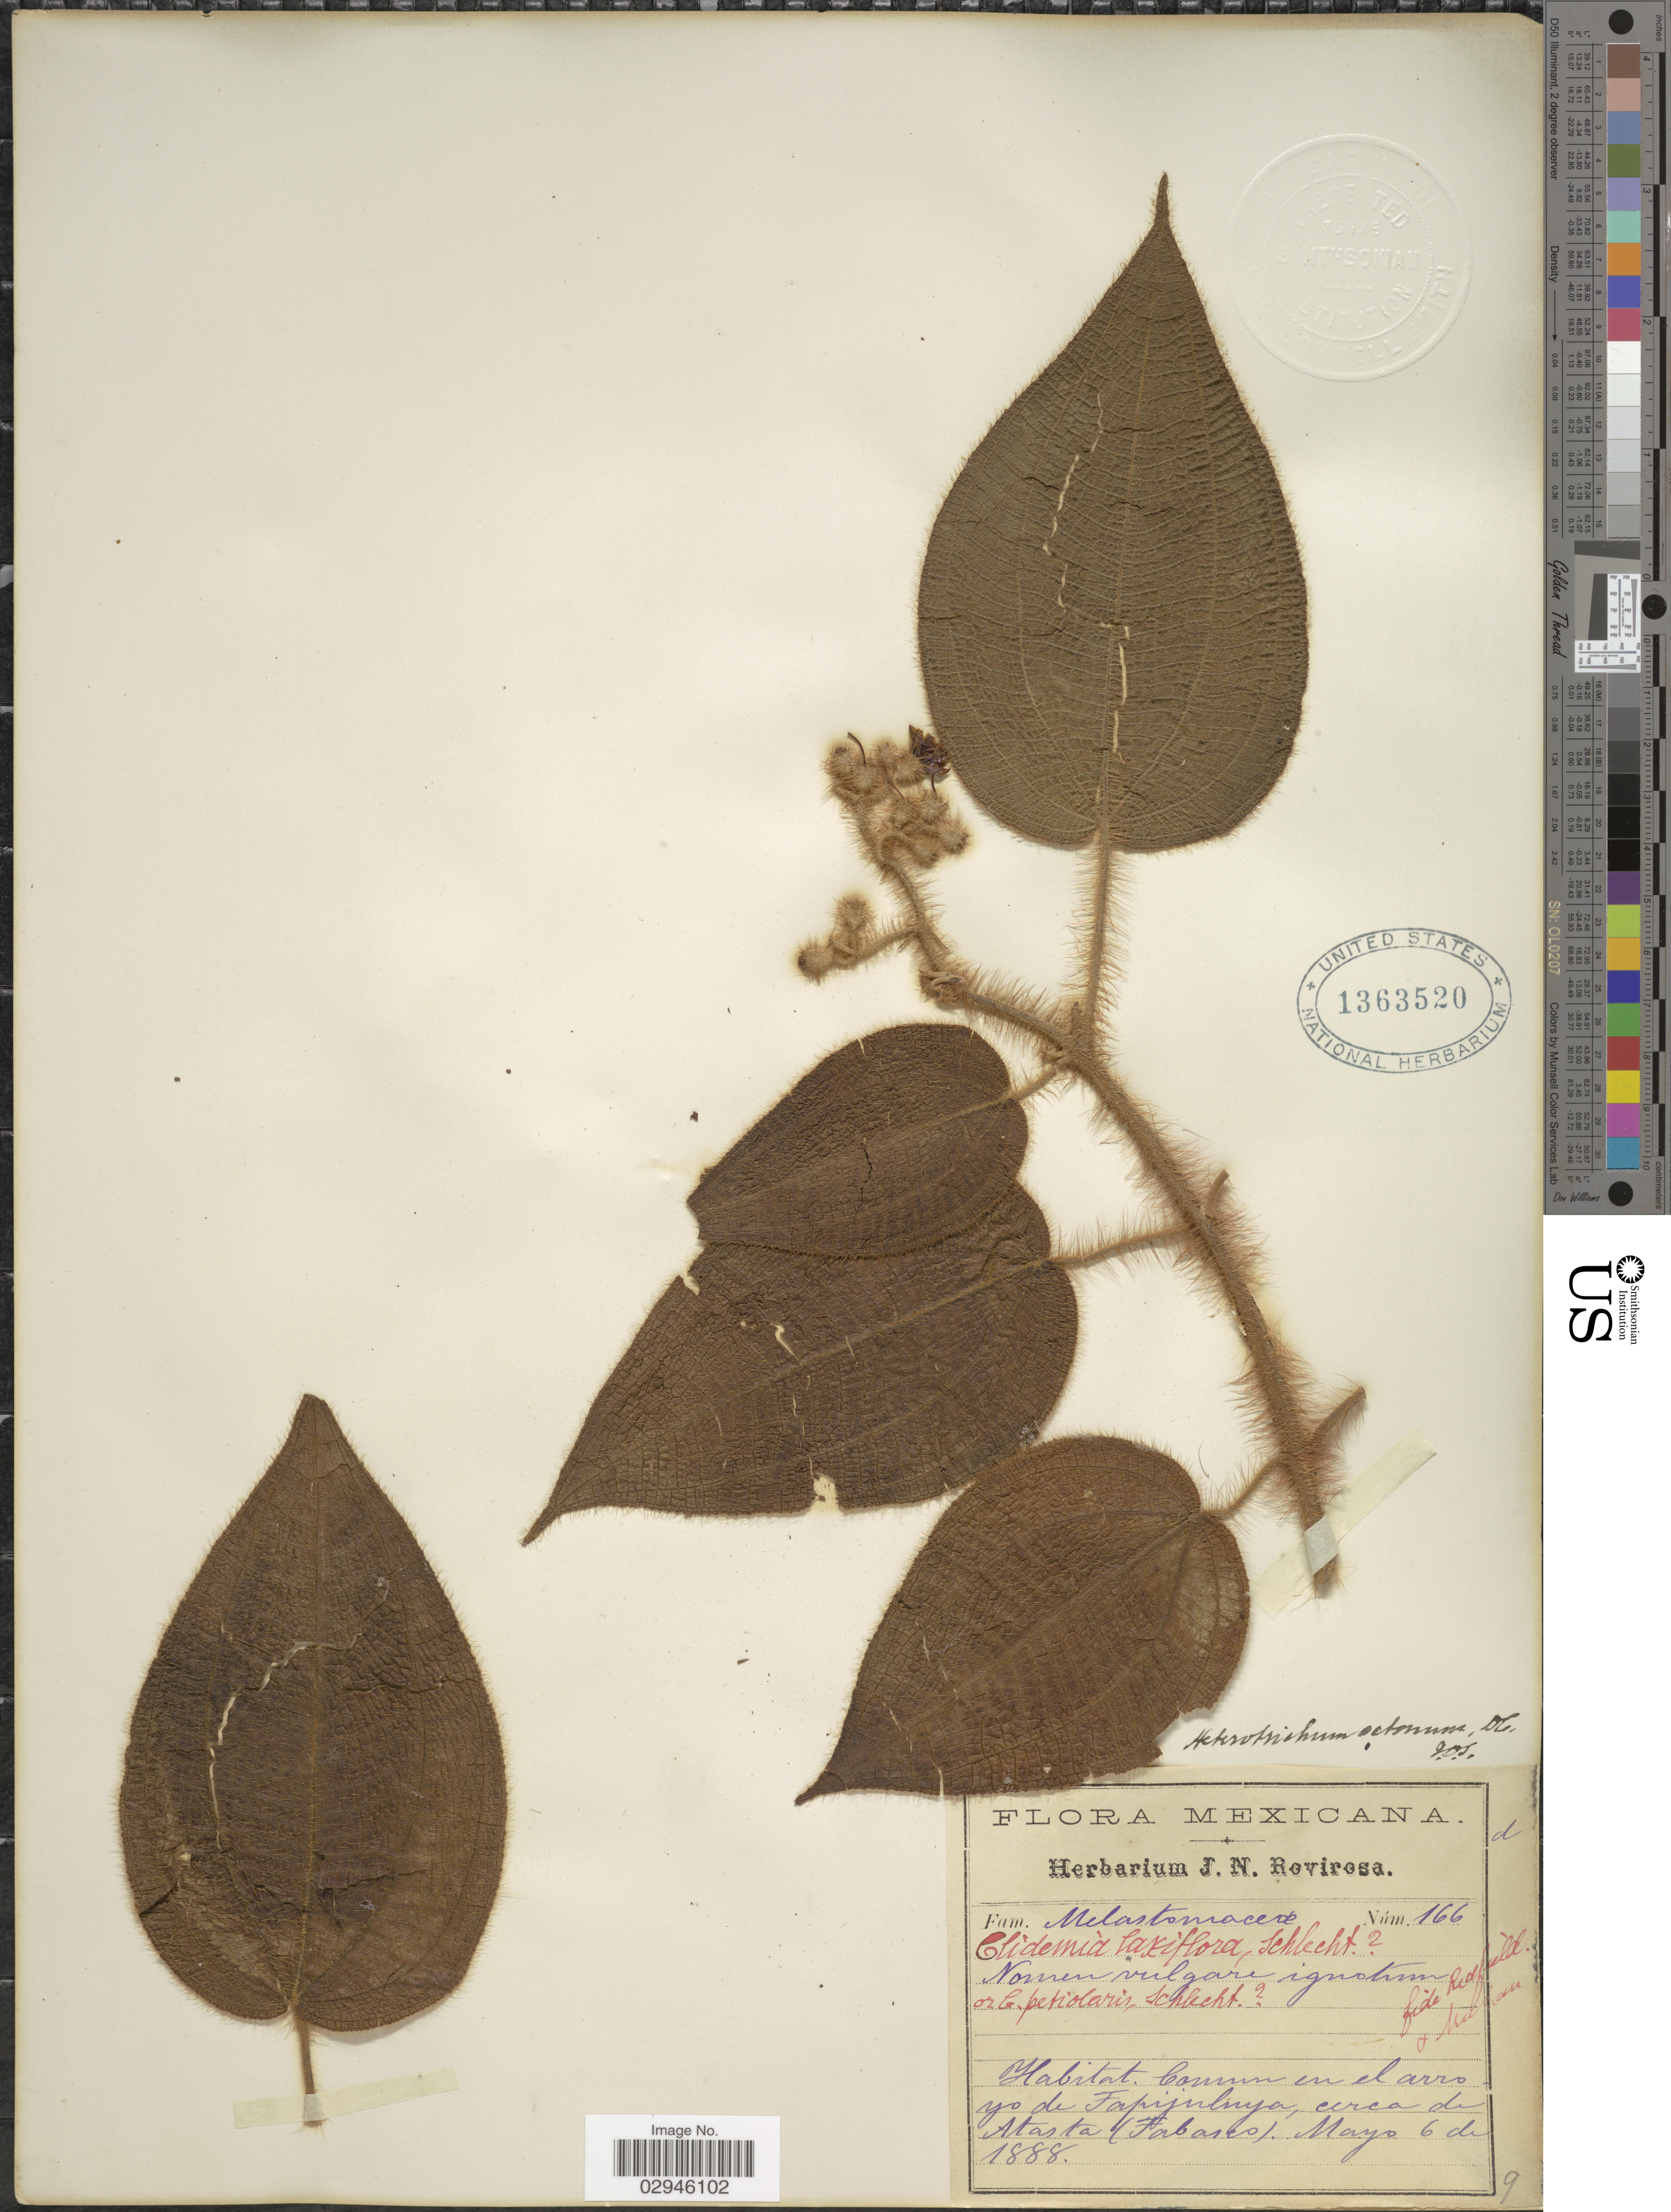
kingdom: Plantae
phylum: Tracheophyta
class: Magnoliopsida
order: Myrtales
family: Melastomataceae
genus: Heterotrichum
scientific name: Heterotrichum octonum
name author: (Bonpl.) DC.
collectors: ex herb. J. N. Rovirosa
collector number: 166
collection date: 1888-05-06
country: Mexico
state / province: Tabasco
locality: Comun en el arroyo de Tapijuluya, cerca de Atasta.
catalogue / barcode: US 1363520